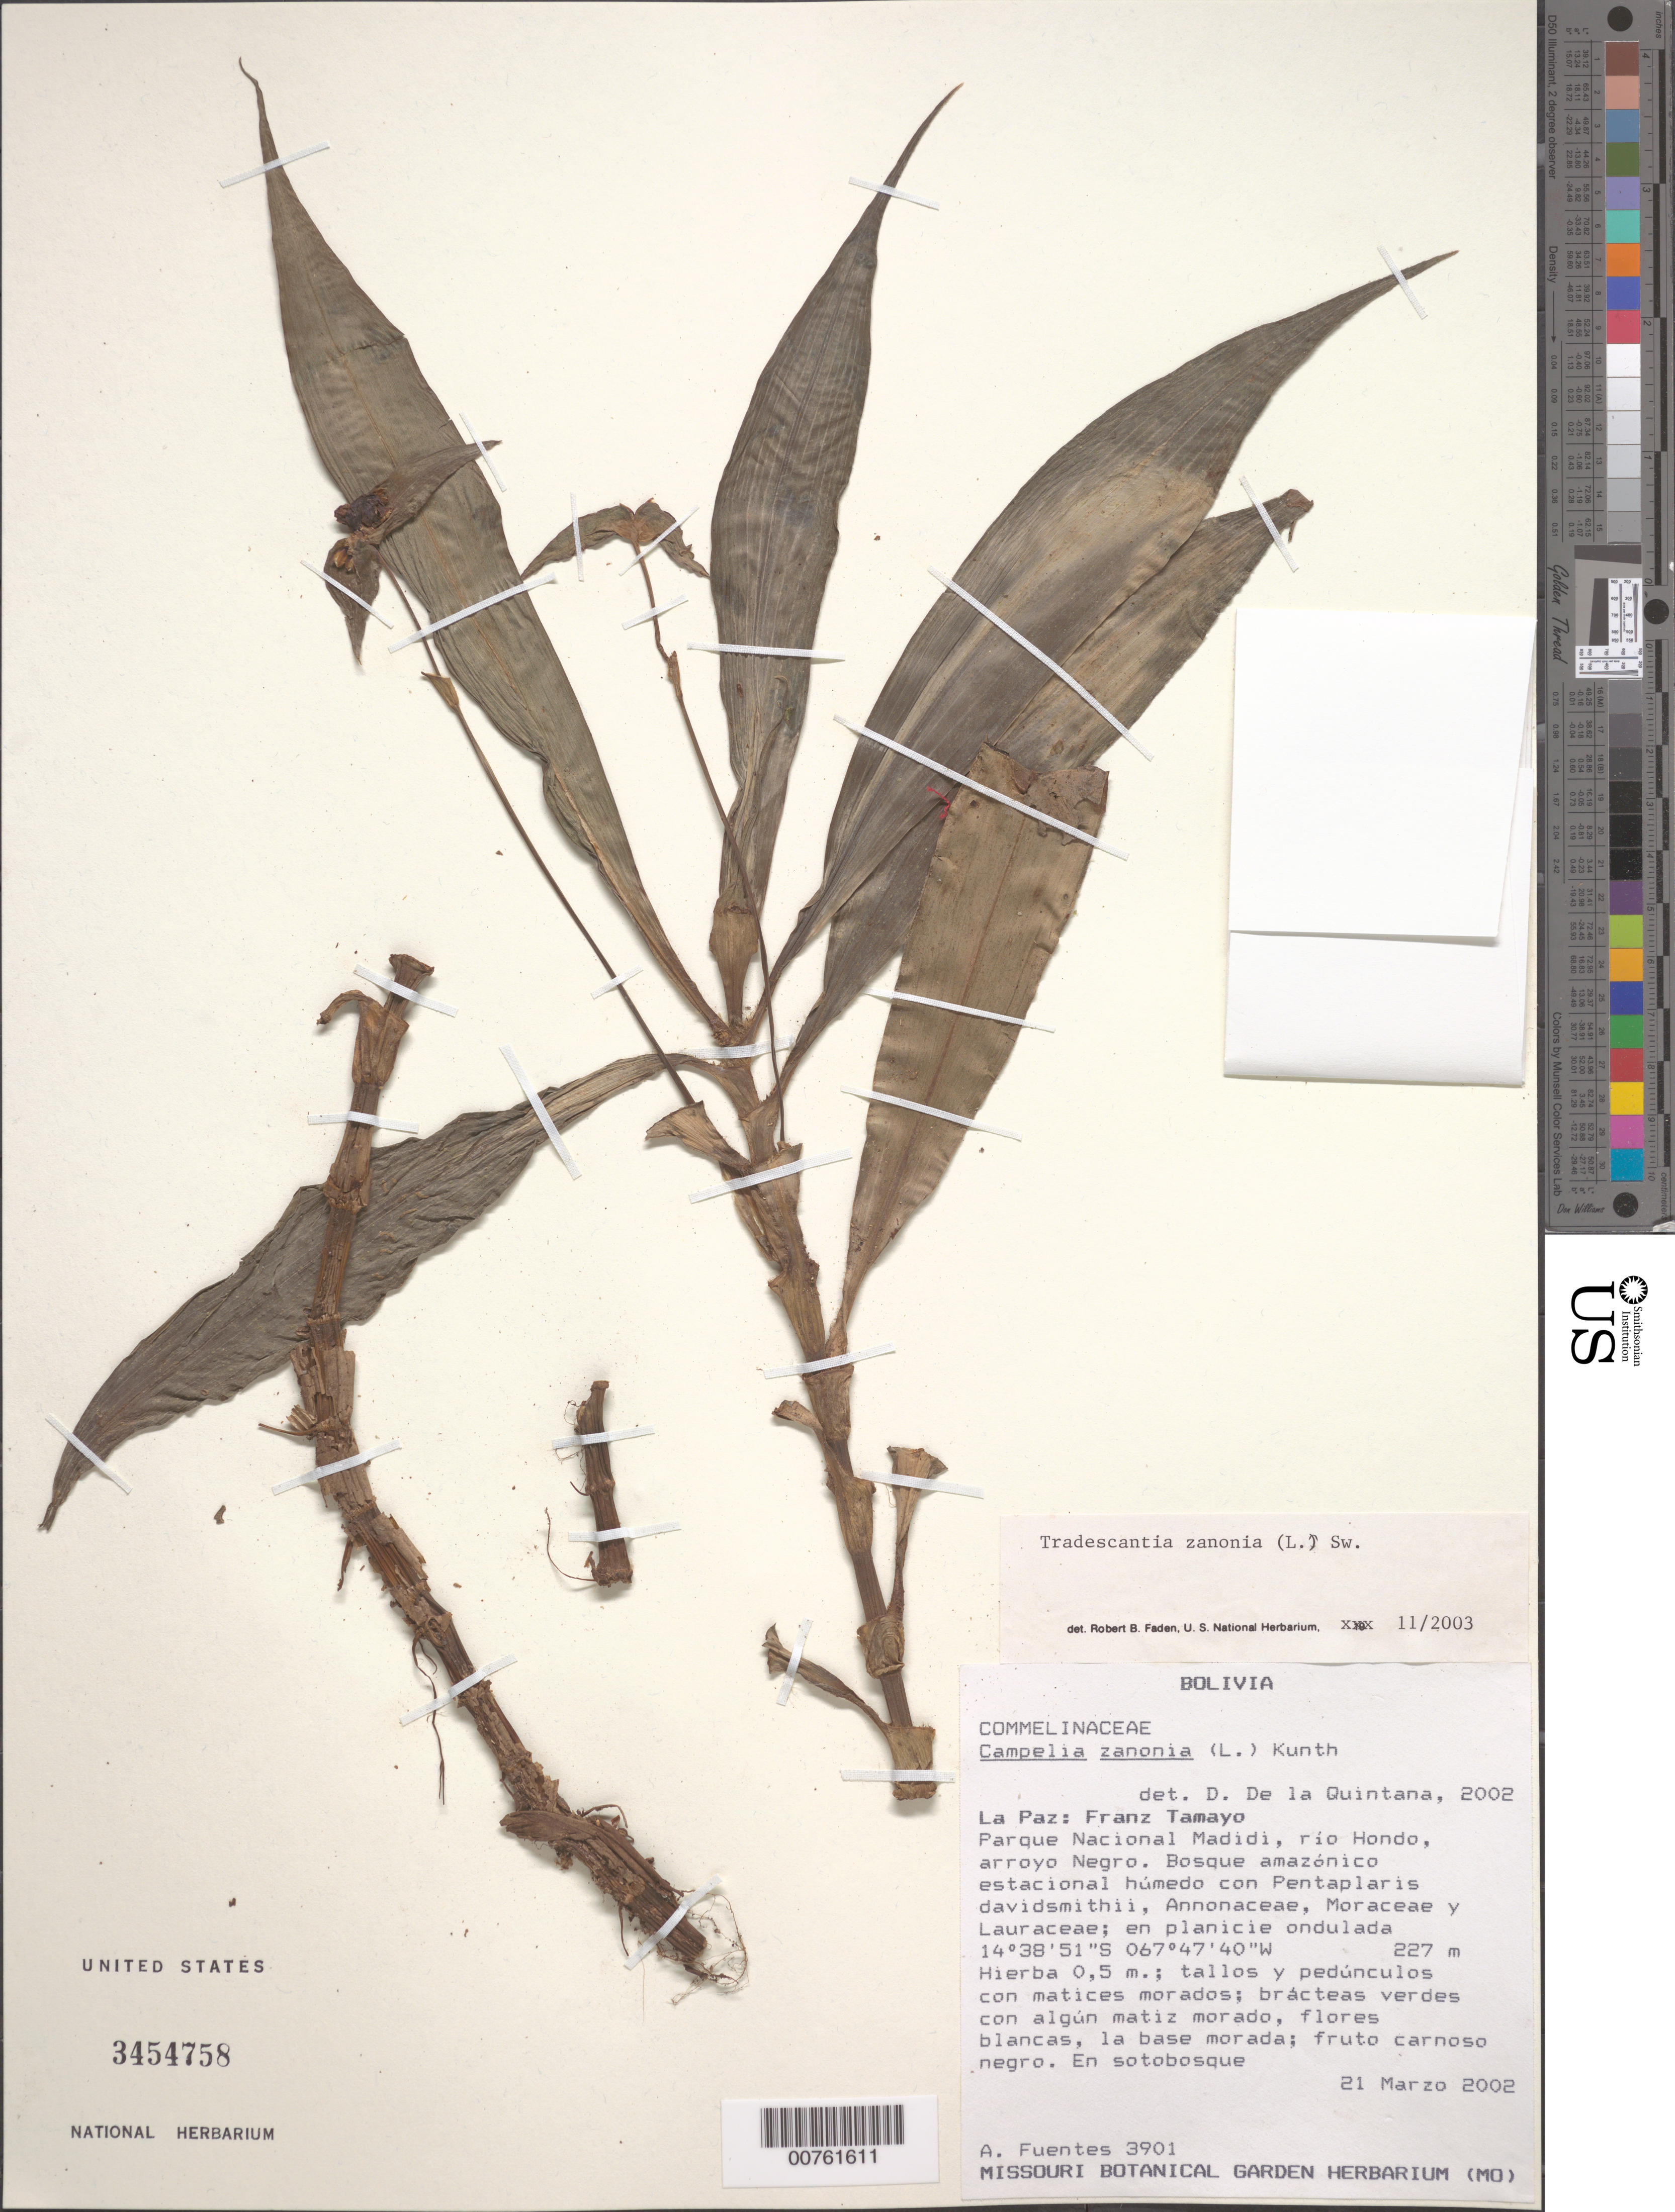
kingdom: Plantae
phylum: Tracheophyta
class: Liliopsida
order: Commelinales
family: Commelinaceae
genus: Tradescantia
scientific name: Tradescantia zanonia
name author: (L.) Sw.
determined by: Faden, Robert B., (US), Smithsonian Institution - National Museum of Natural History (UNITED STATES)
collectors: A. F. Fuentes C.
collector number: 3901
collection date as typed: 21 Mar 2002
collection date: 2002-03-21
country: Bolivia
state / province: La Paz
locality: Franz Tamayo Parque Nacional Madidi, Rio Hondo, Arroyo Negro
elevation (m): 227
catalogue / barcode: US 3454758